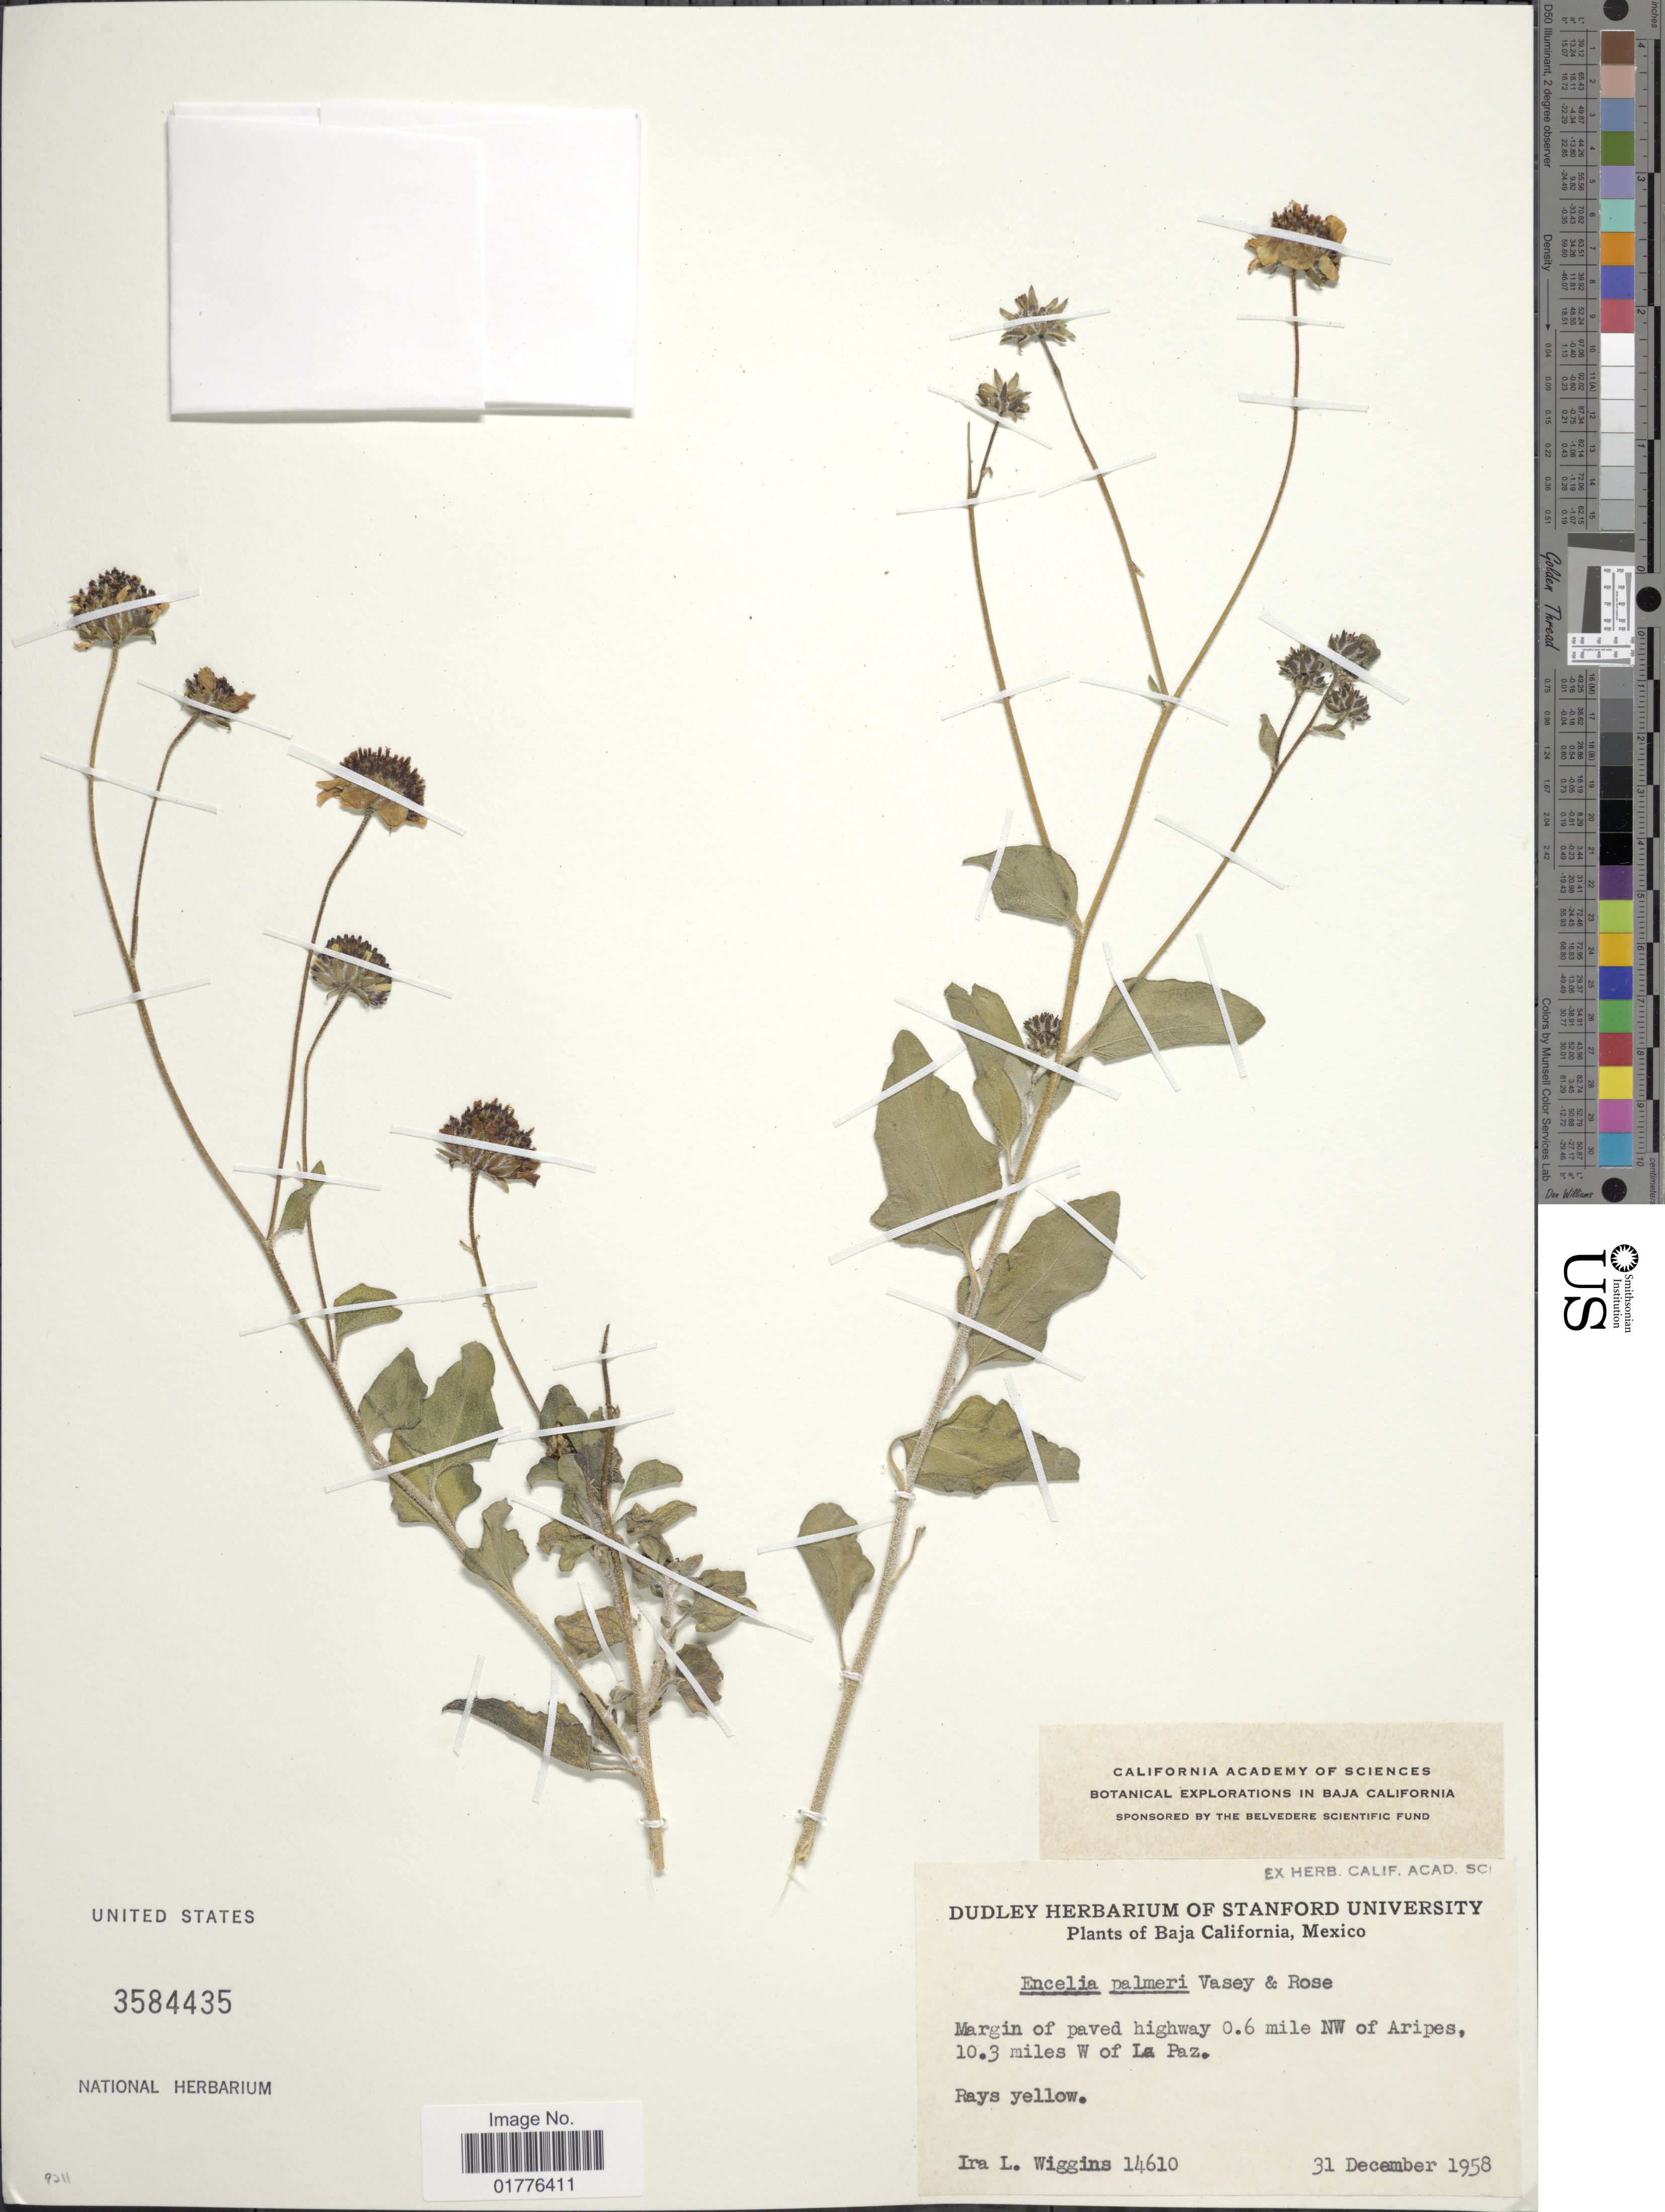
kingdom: Plantae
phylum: Tracheophyta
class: Magnoliopsida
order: Asterales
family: Asteraceae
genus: Encelia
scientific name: Encelia palmeri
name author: Vasey & Rose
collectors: I. L. Wiggins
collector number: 14610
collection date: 1958-12-31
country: Mexico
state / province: Baja California Sur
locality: Margin of Paved highway 0.6 mile NW of Aripes, 10.3 miles W of La Paz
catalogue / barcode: US 3584435